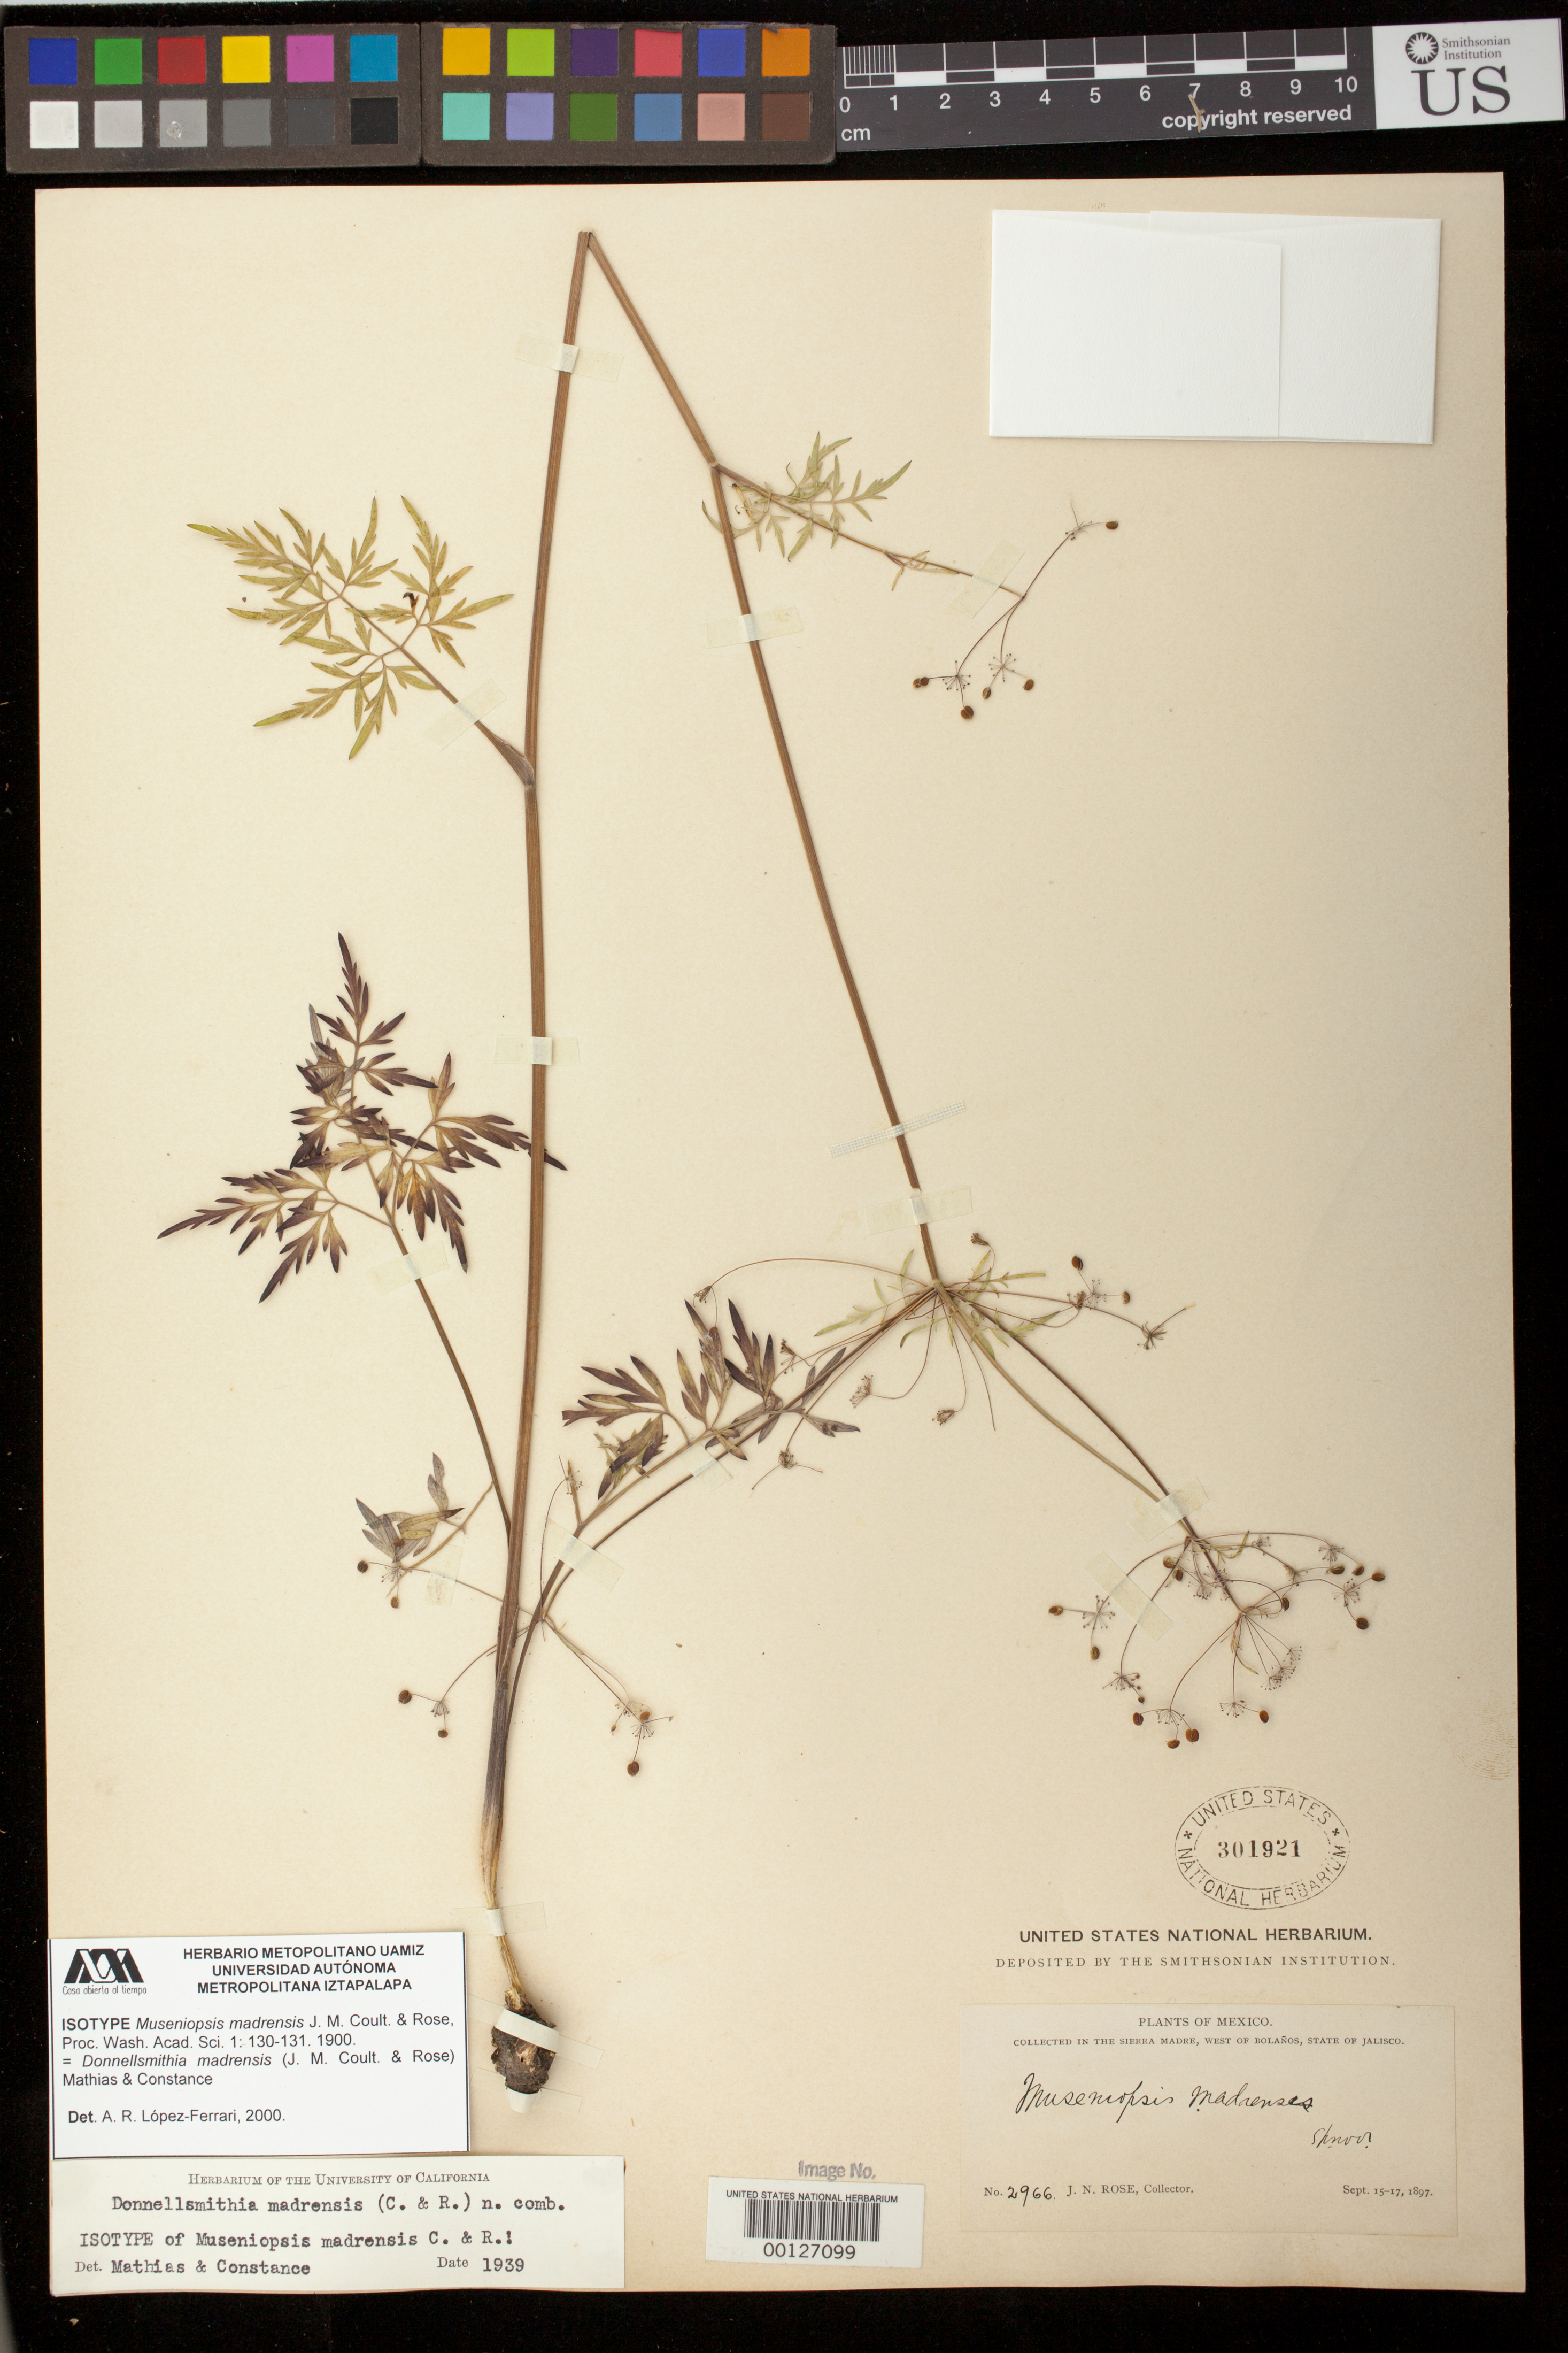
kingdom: Plantae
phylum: Tracheophyta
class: Magnoliopsida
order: Apiales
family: Apiaceae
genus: Museniopsis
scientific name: Museniopsis madrensis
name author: J.M. Coult. & Rose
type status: Isotype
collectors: J. N. Rose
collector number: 2966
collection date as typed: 16 Sep 1897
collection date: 1897-09-16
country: Mexico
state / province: Jalisco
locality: Sierra Madre, west of Bolanos.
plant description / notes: One of two original US sheets (USNH 301920, 301921), neither explicitly indicated by citation or annotation as the "type" by Coulter & Rose. 301920 was annotated as "Type" & 301921 as "isotype" by Mathias & Constance (1939), and as "holotype" and "isotype", respectively, by Lopez-Ferrari (2000). [Label of USNH 301920 has precise date & locality as cited in protologue; 301921 does not.]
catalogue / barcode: US 301921